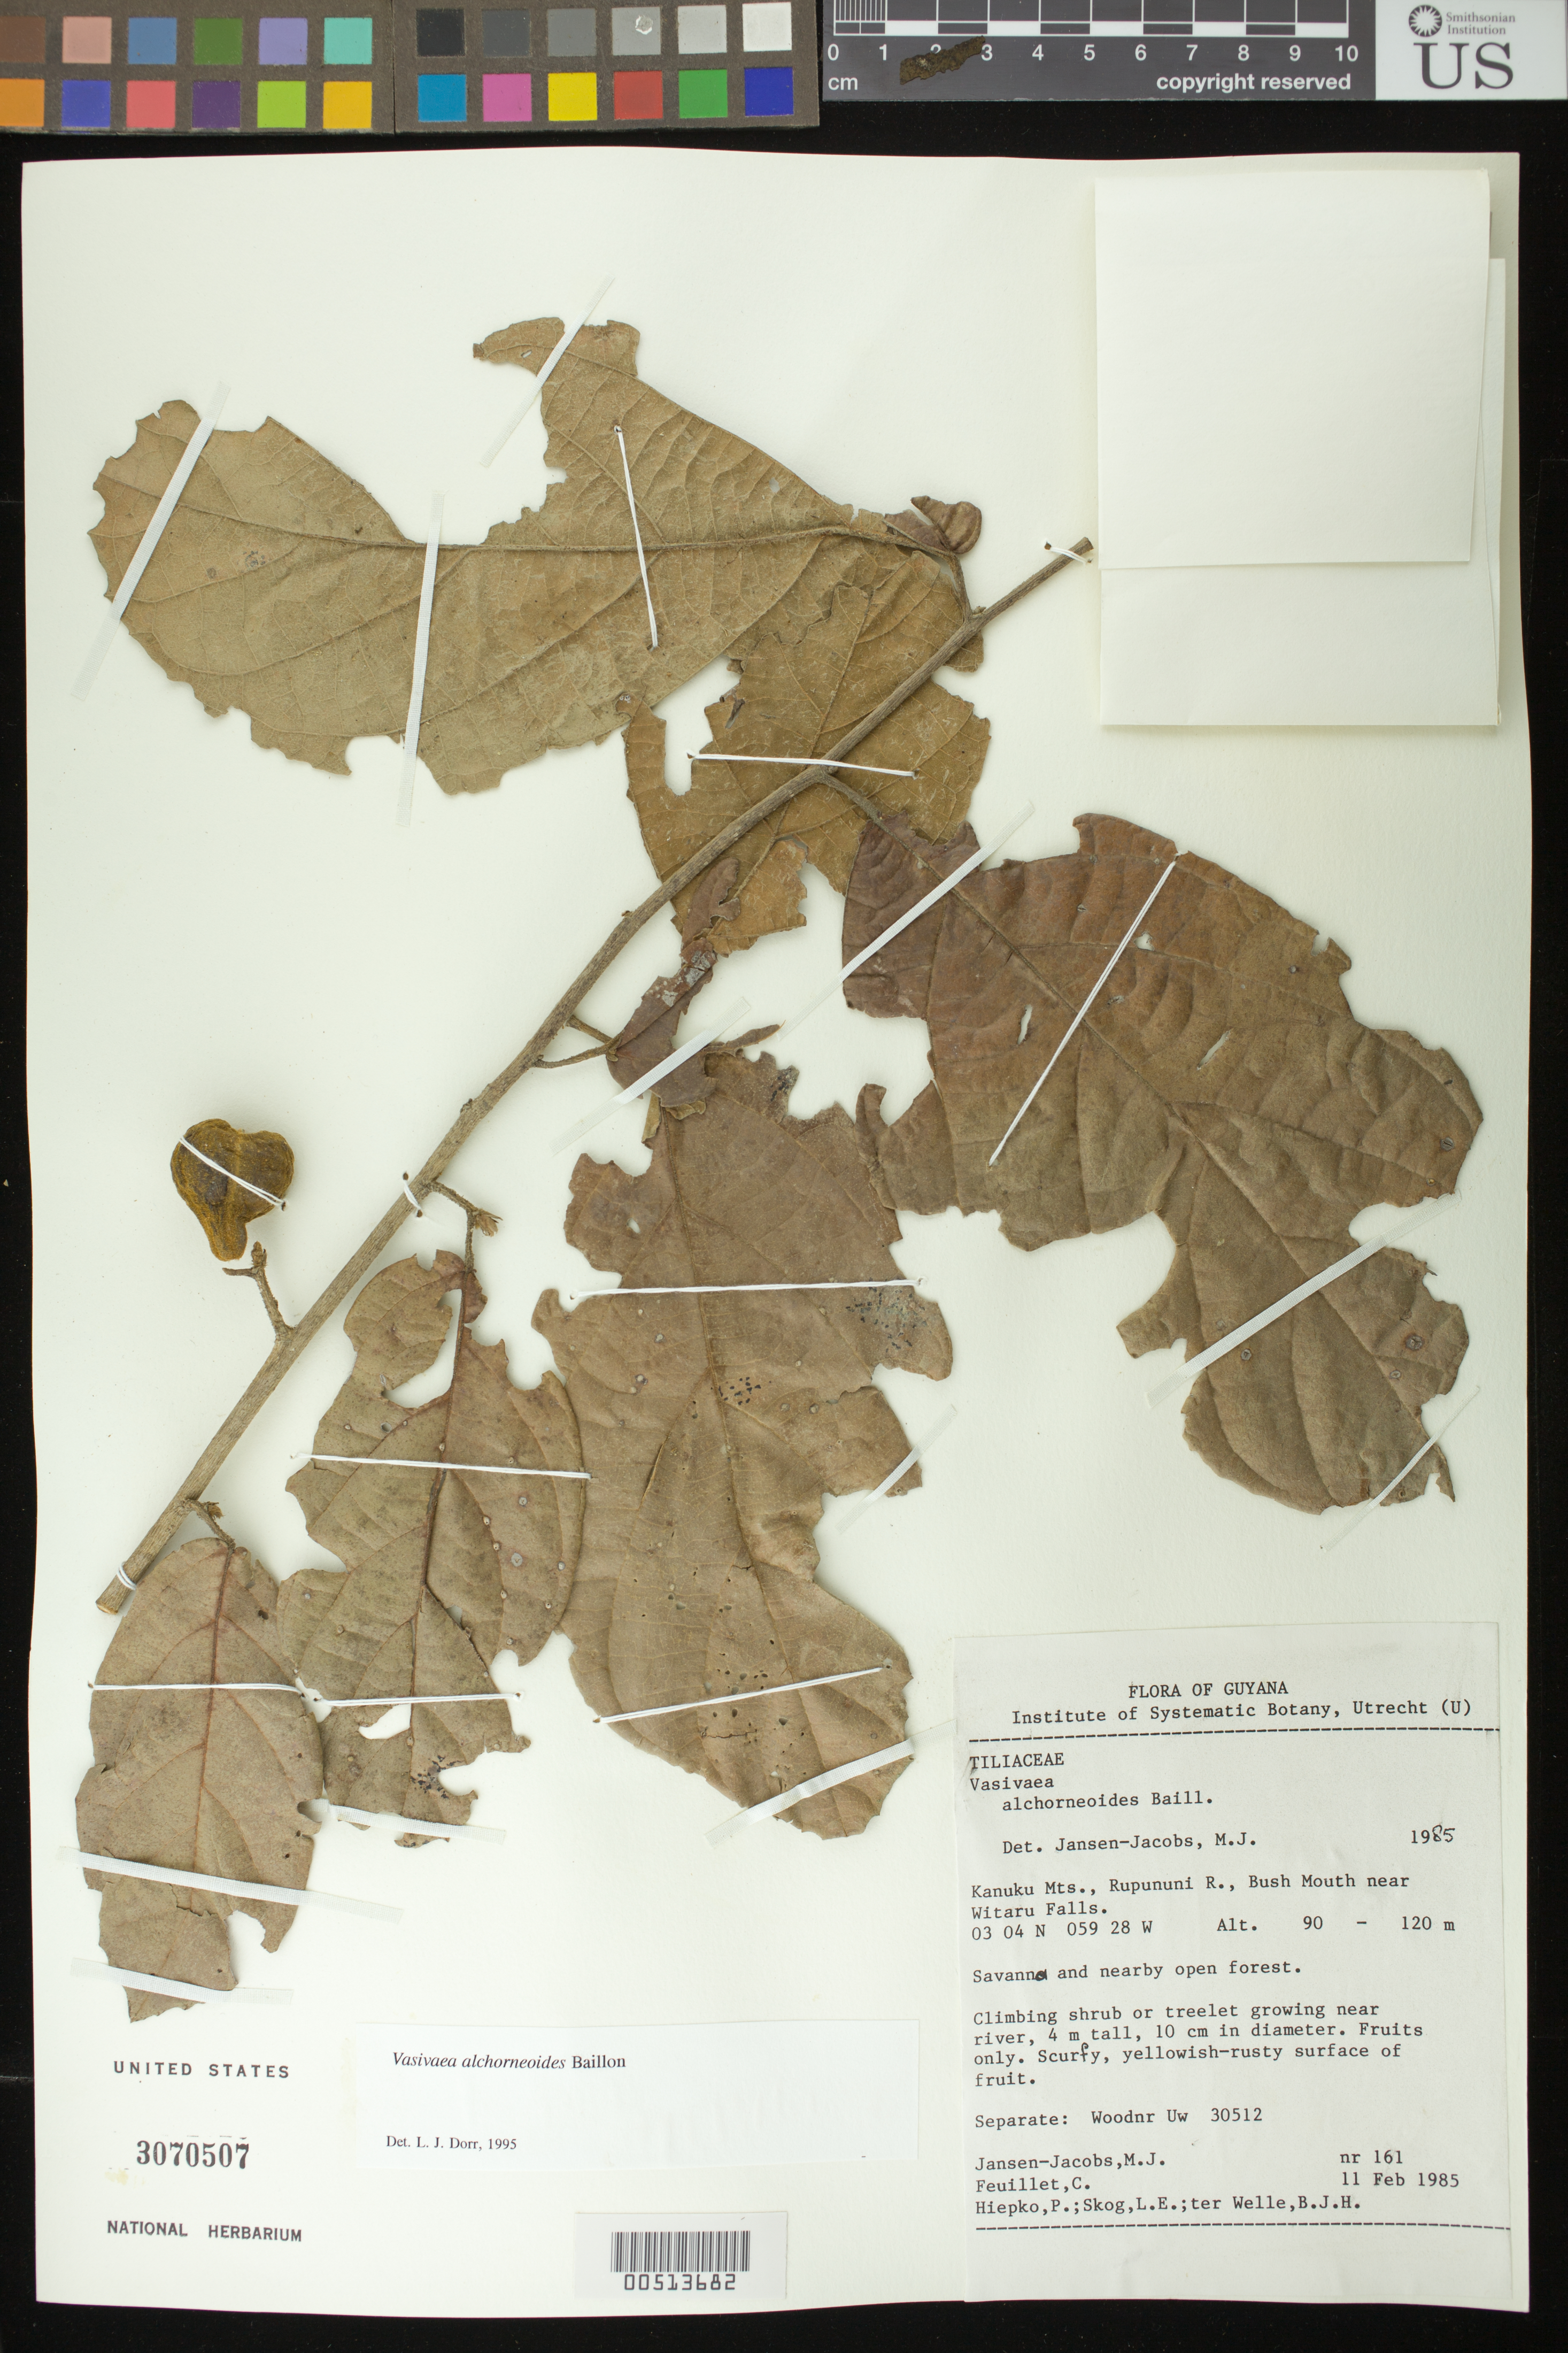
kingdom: Plantae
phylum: Tracheophyta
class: Magnoliopsida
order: Malvales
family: Malvaceae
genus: Vasivaea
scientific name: Vasivaea alchorneoides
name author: Baill.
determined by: Jansen-Jacobs, M. J., (U), Nationaal Herbarium Nederland, Utrecht University branch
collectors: M. J. Jansen-Jacobs, C. Feuillet, P. H. Hiepko, L. E. Skog & B. ter Welle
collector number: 161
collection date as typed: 11 Feb 1985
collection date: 1985-02-11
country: Guyana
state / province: U. Takutu-U. Essequibo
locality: Kanuku Mts., Rupununi R. Bush Mouth near Witaru Falls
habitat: Savanna and nearby open forest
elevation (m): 90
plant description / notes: US, CAY; Wood sample Uw 30512 deposited at Utrecht.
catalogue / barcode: US 3070507